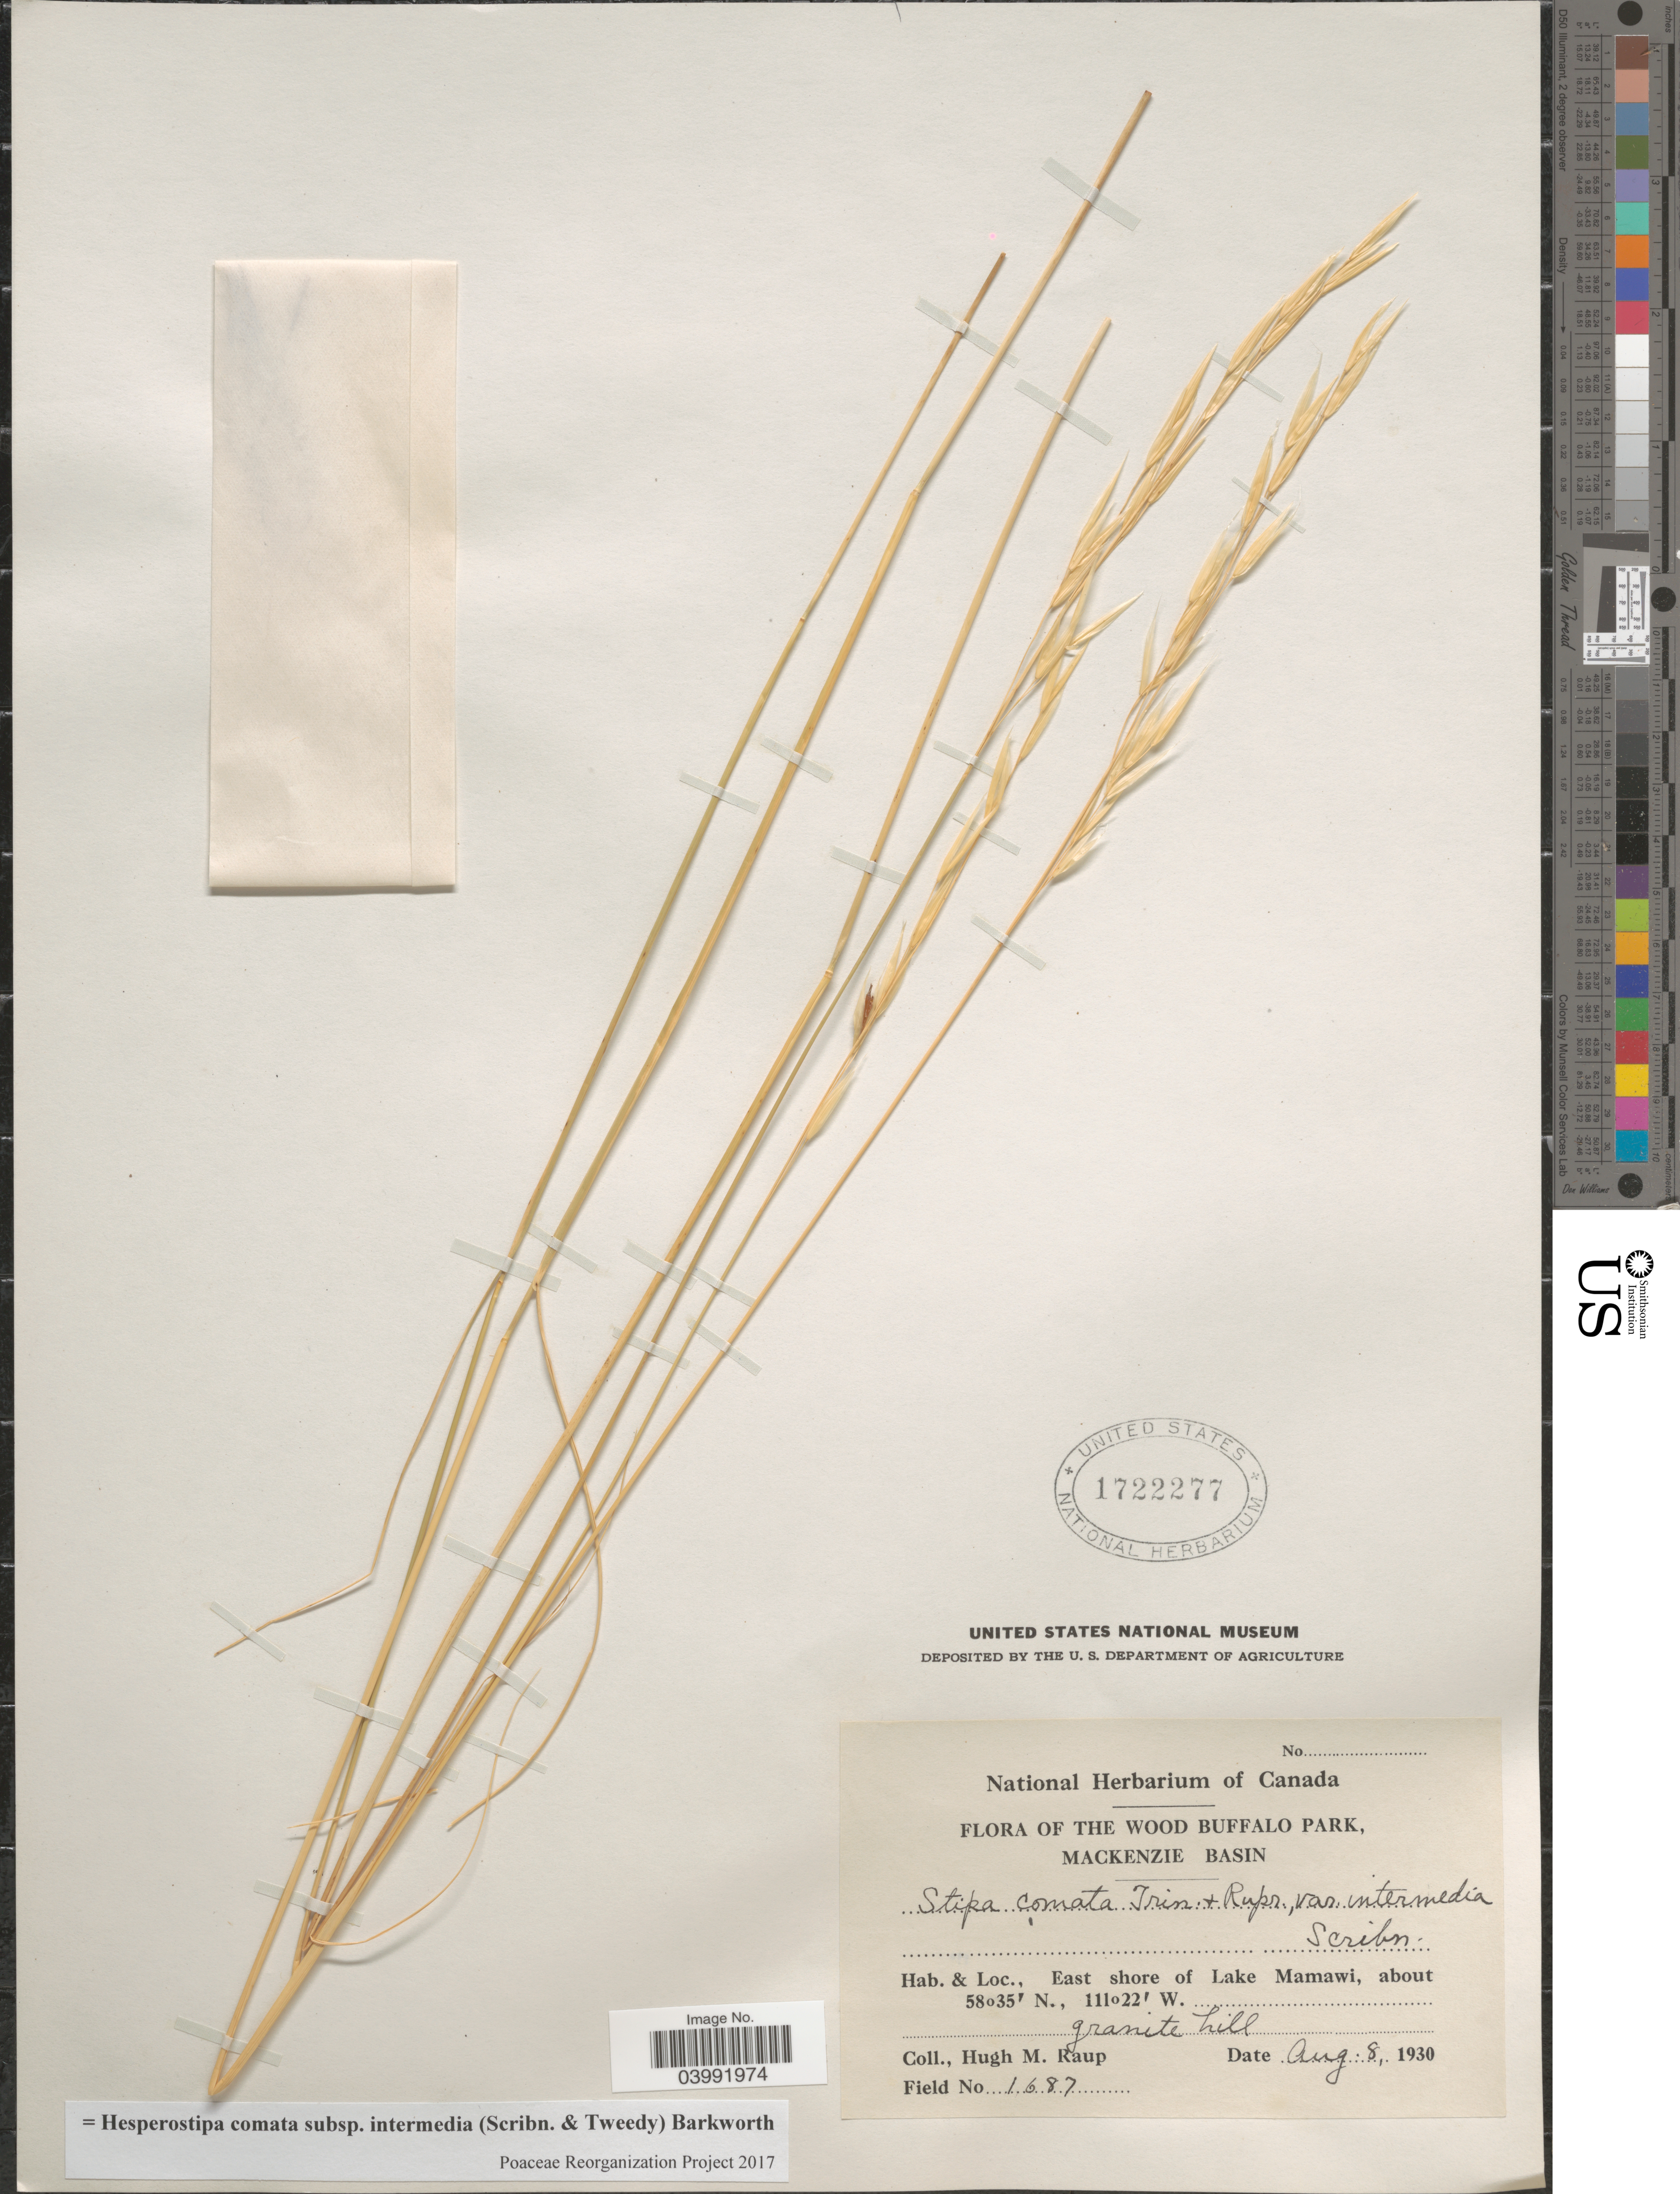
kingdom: Plantae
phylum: Tracheophyta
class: Liliopsida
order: Poales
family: Poaceae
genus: Hesperostipa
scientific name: Hesperostipa comata subsp. intermedia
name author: (Scribn. & Tweedy) Barkworth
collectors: H. Raup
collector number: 1687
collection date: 1930-08-08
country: Canada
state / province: Alberta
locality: The Wood Buffalo Park, Mackenzie Basin. East shore of Lake Mamawi.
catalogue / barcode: US 1722277